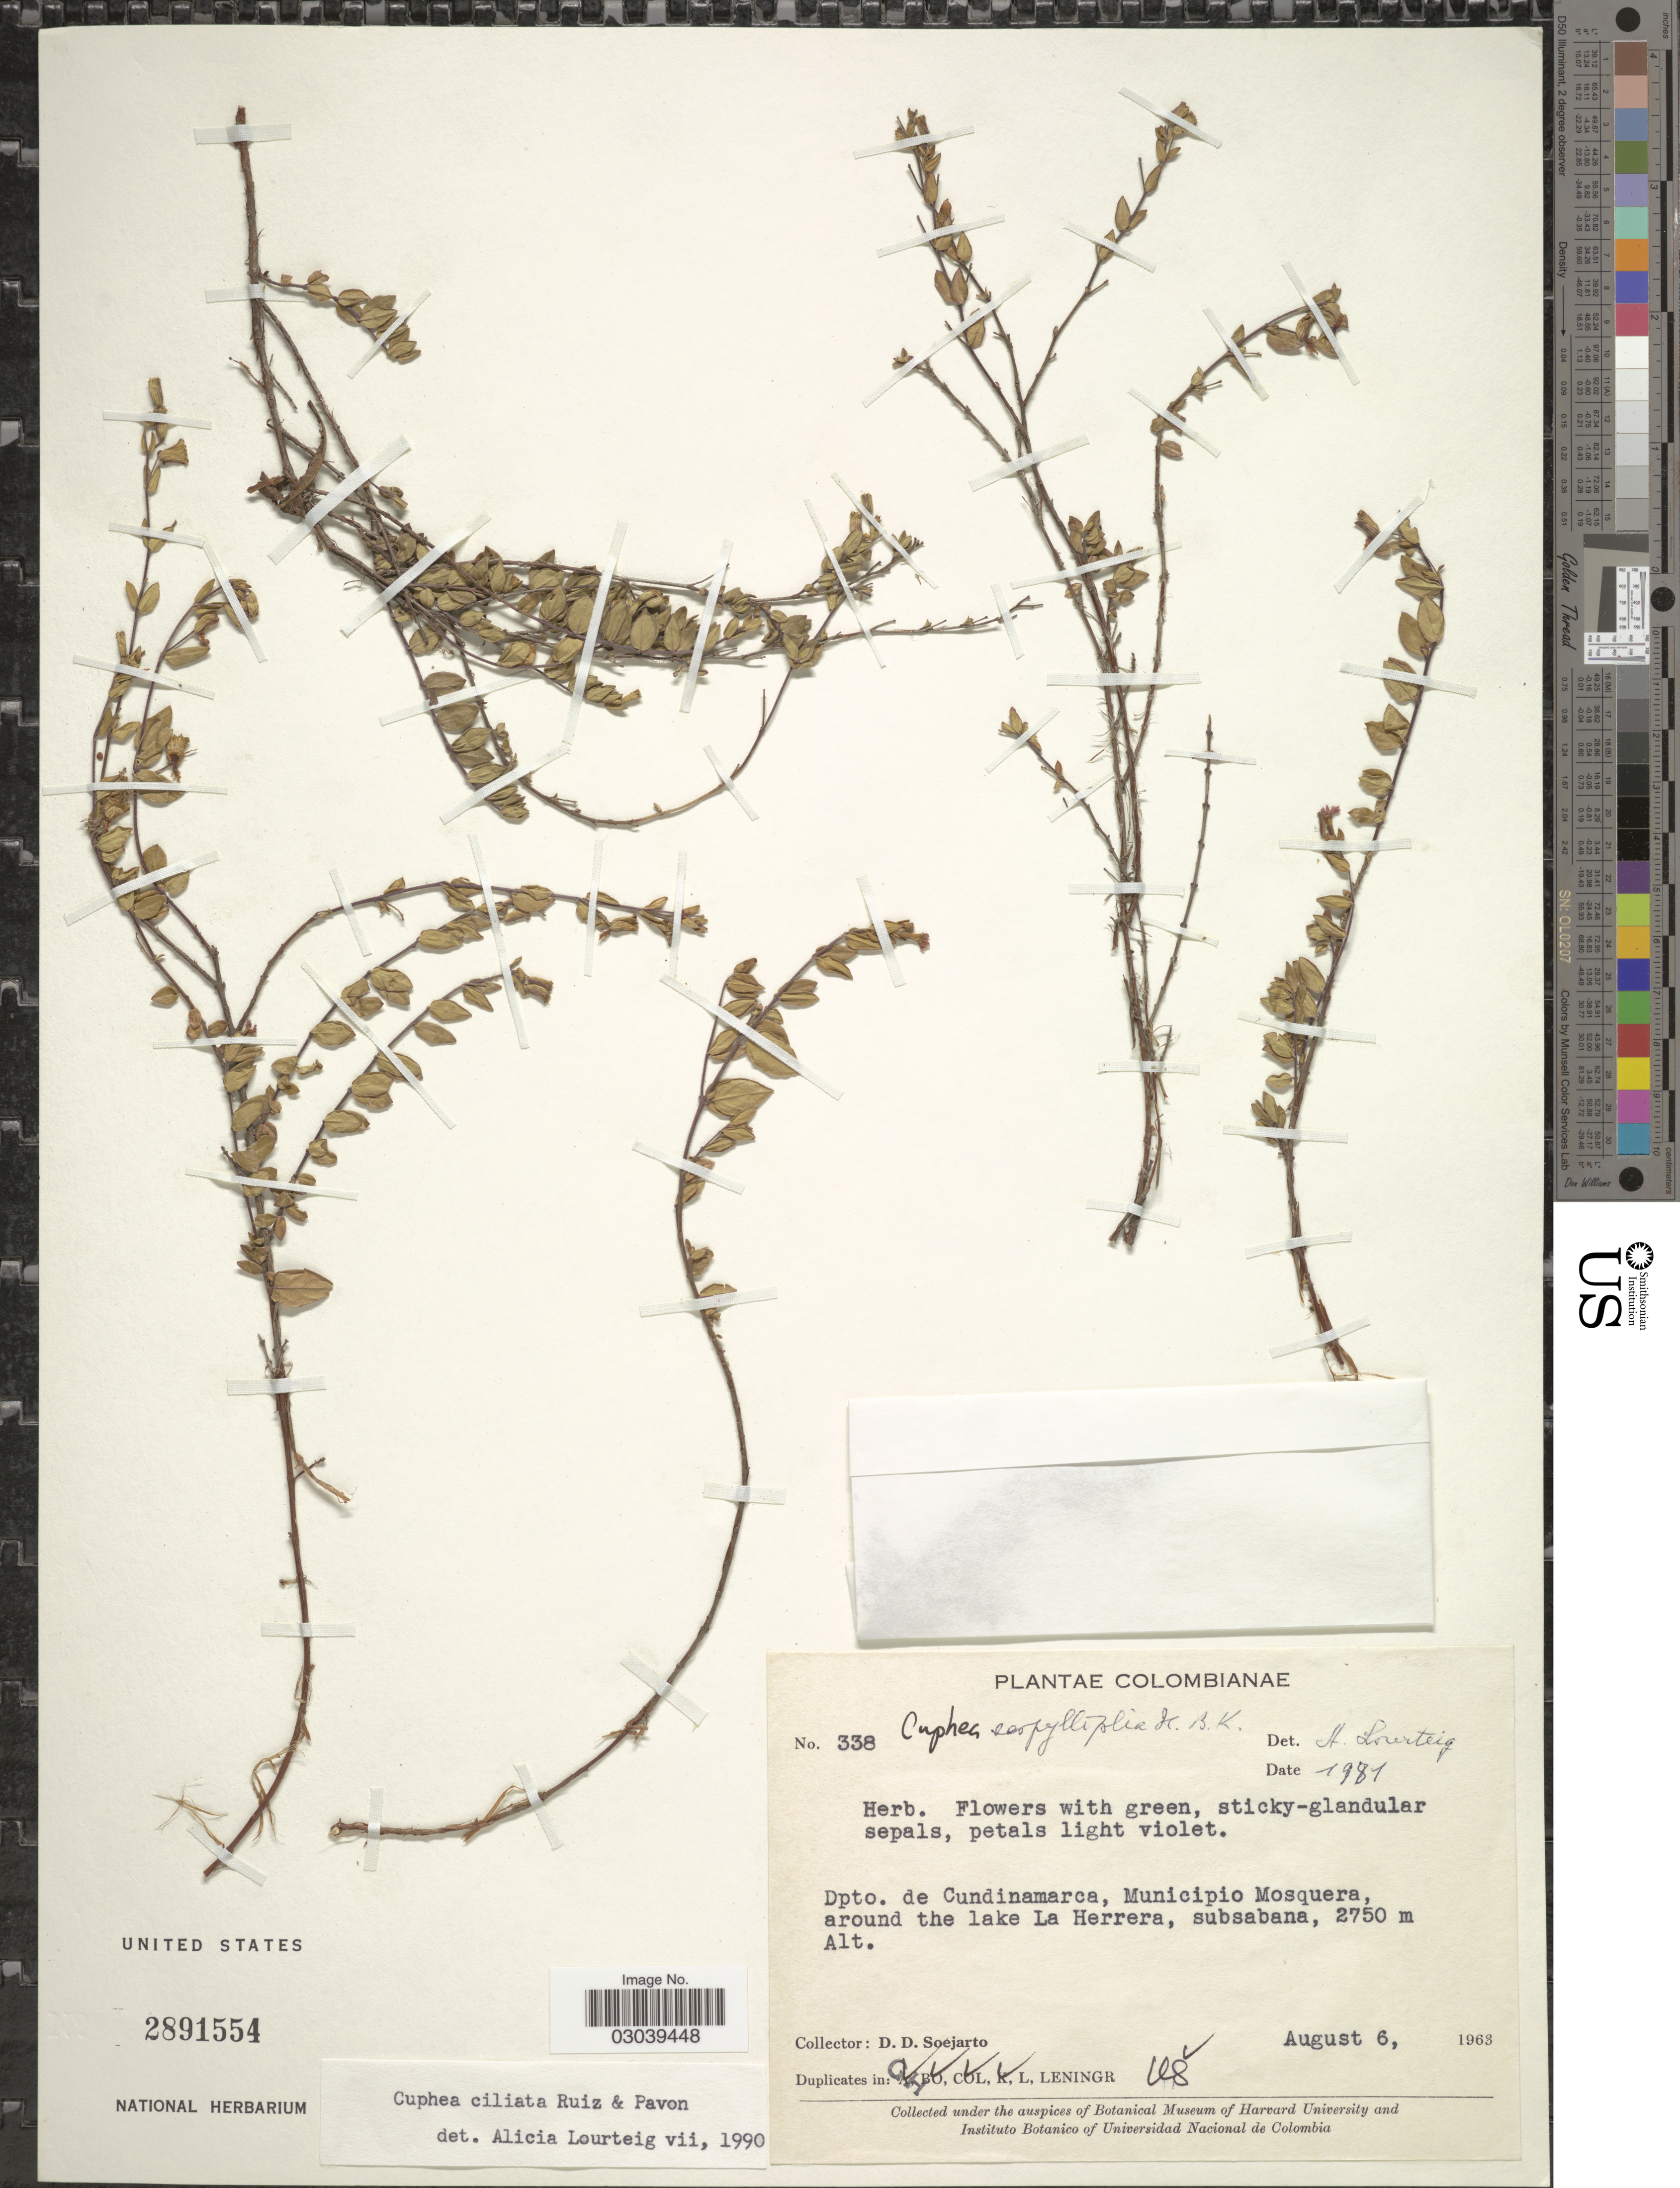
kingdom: Plantae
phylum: Tracheophyta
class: Magnoliopsida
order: Myrtales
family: Lythraceae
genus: Cuphea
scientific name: Cuphea ciliata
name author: Ruiz & Pav.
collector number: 338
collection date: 1963-08-06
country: Colombia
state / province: Cundinamarca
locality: Dpto. de Cundinamarca, Municipio Mosquera, around the lake La Herrera, subsabana.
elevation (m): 2750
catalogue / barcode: US 2891554